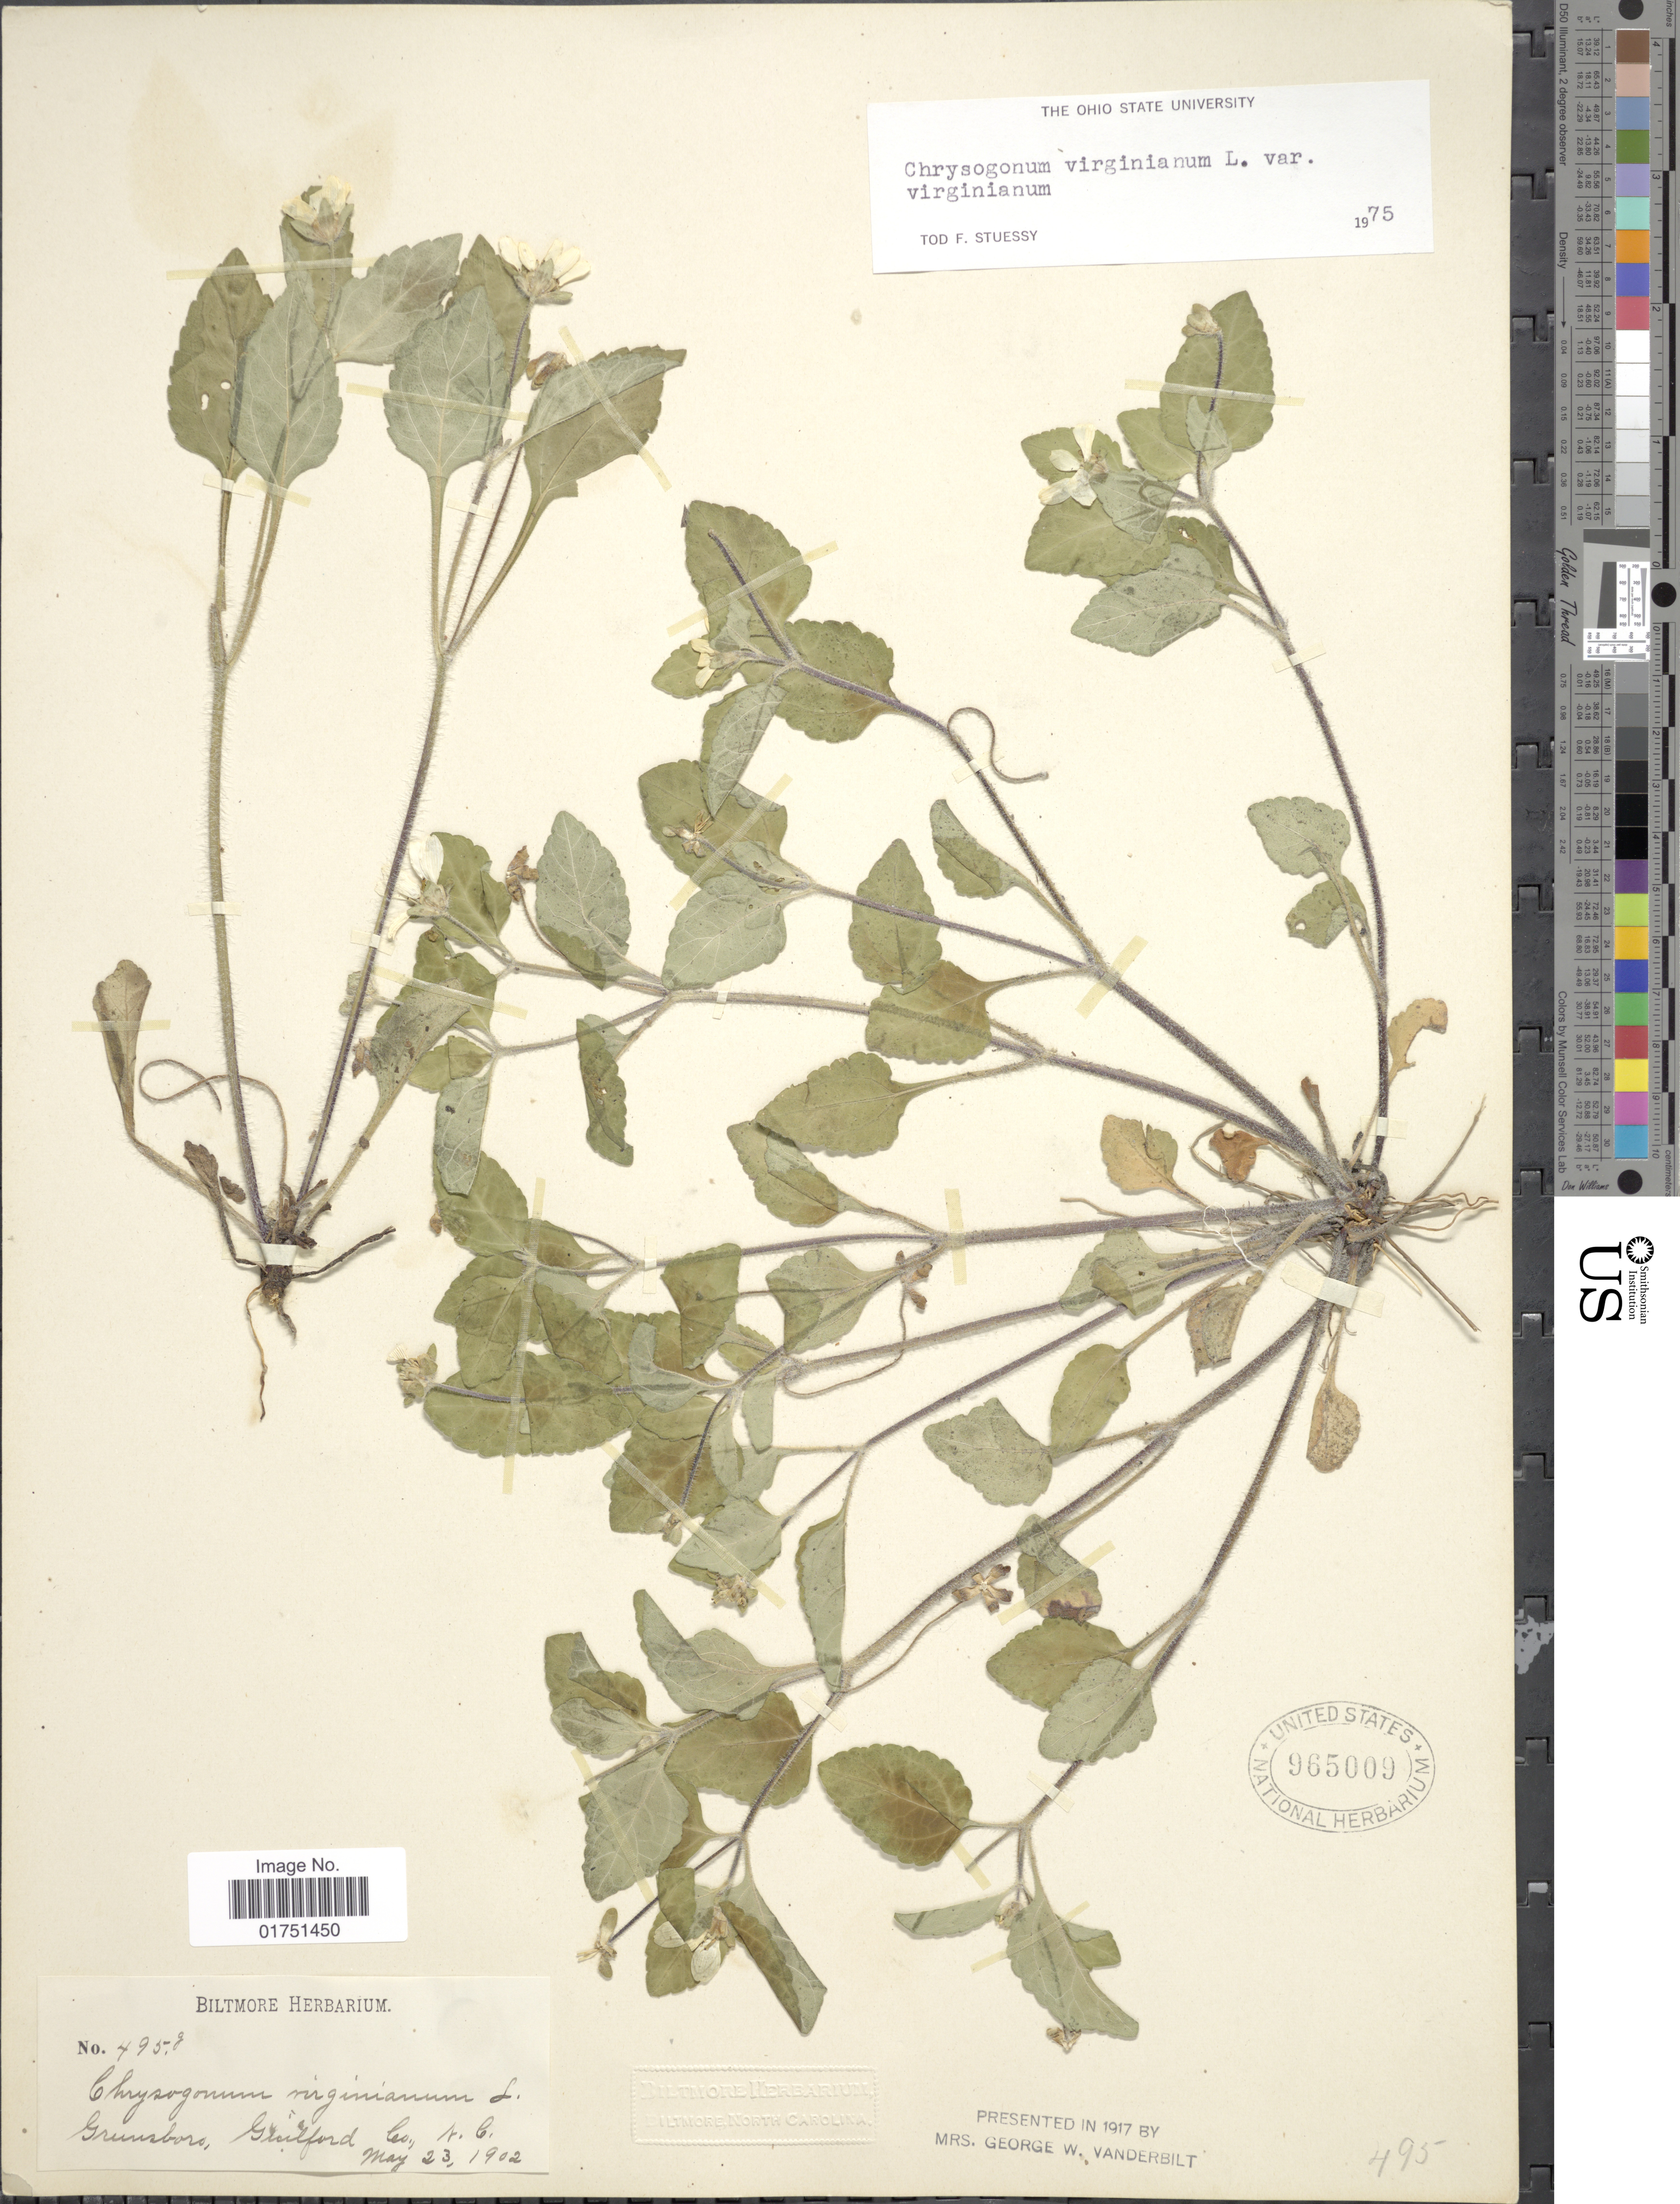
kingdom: Plantae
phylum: Tracheophyta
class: Magnoliopsida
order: Asterales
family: Asteraceae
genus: Chrysogonum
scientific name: Chrysogonum virginianum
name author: L.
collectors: ex herb. Biltmore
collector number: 495g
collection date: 1902-05-23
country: United States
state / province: North Carolina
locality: Greensboro, Gulford Co., N.C.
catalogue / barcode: US 965009